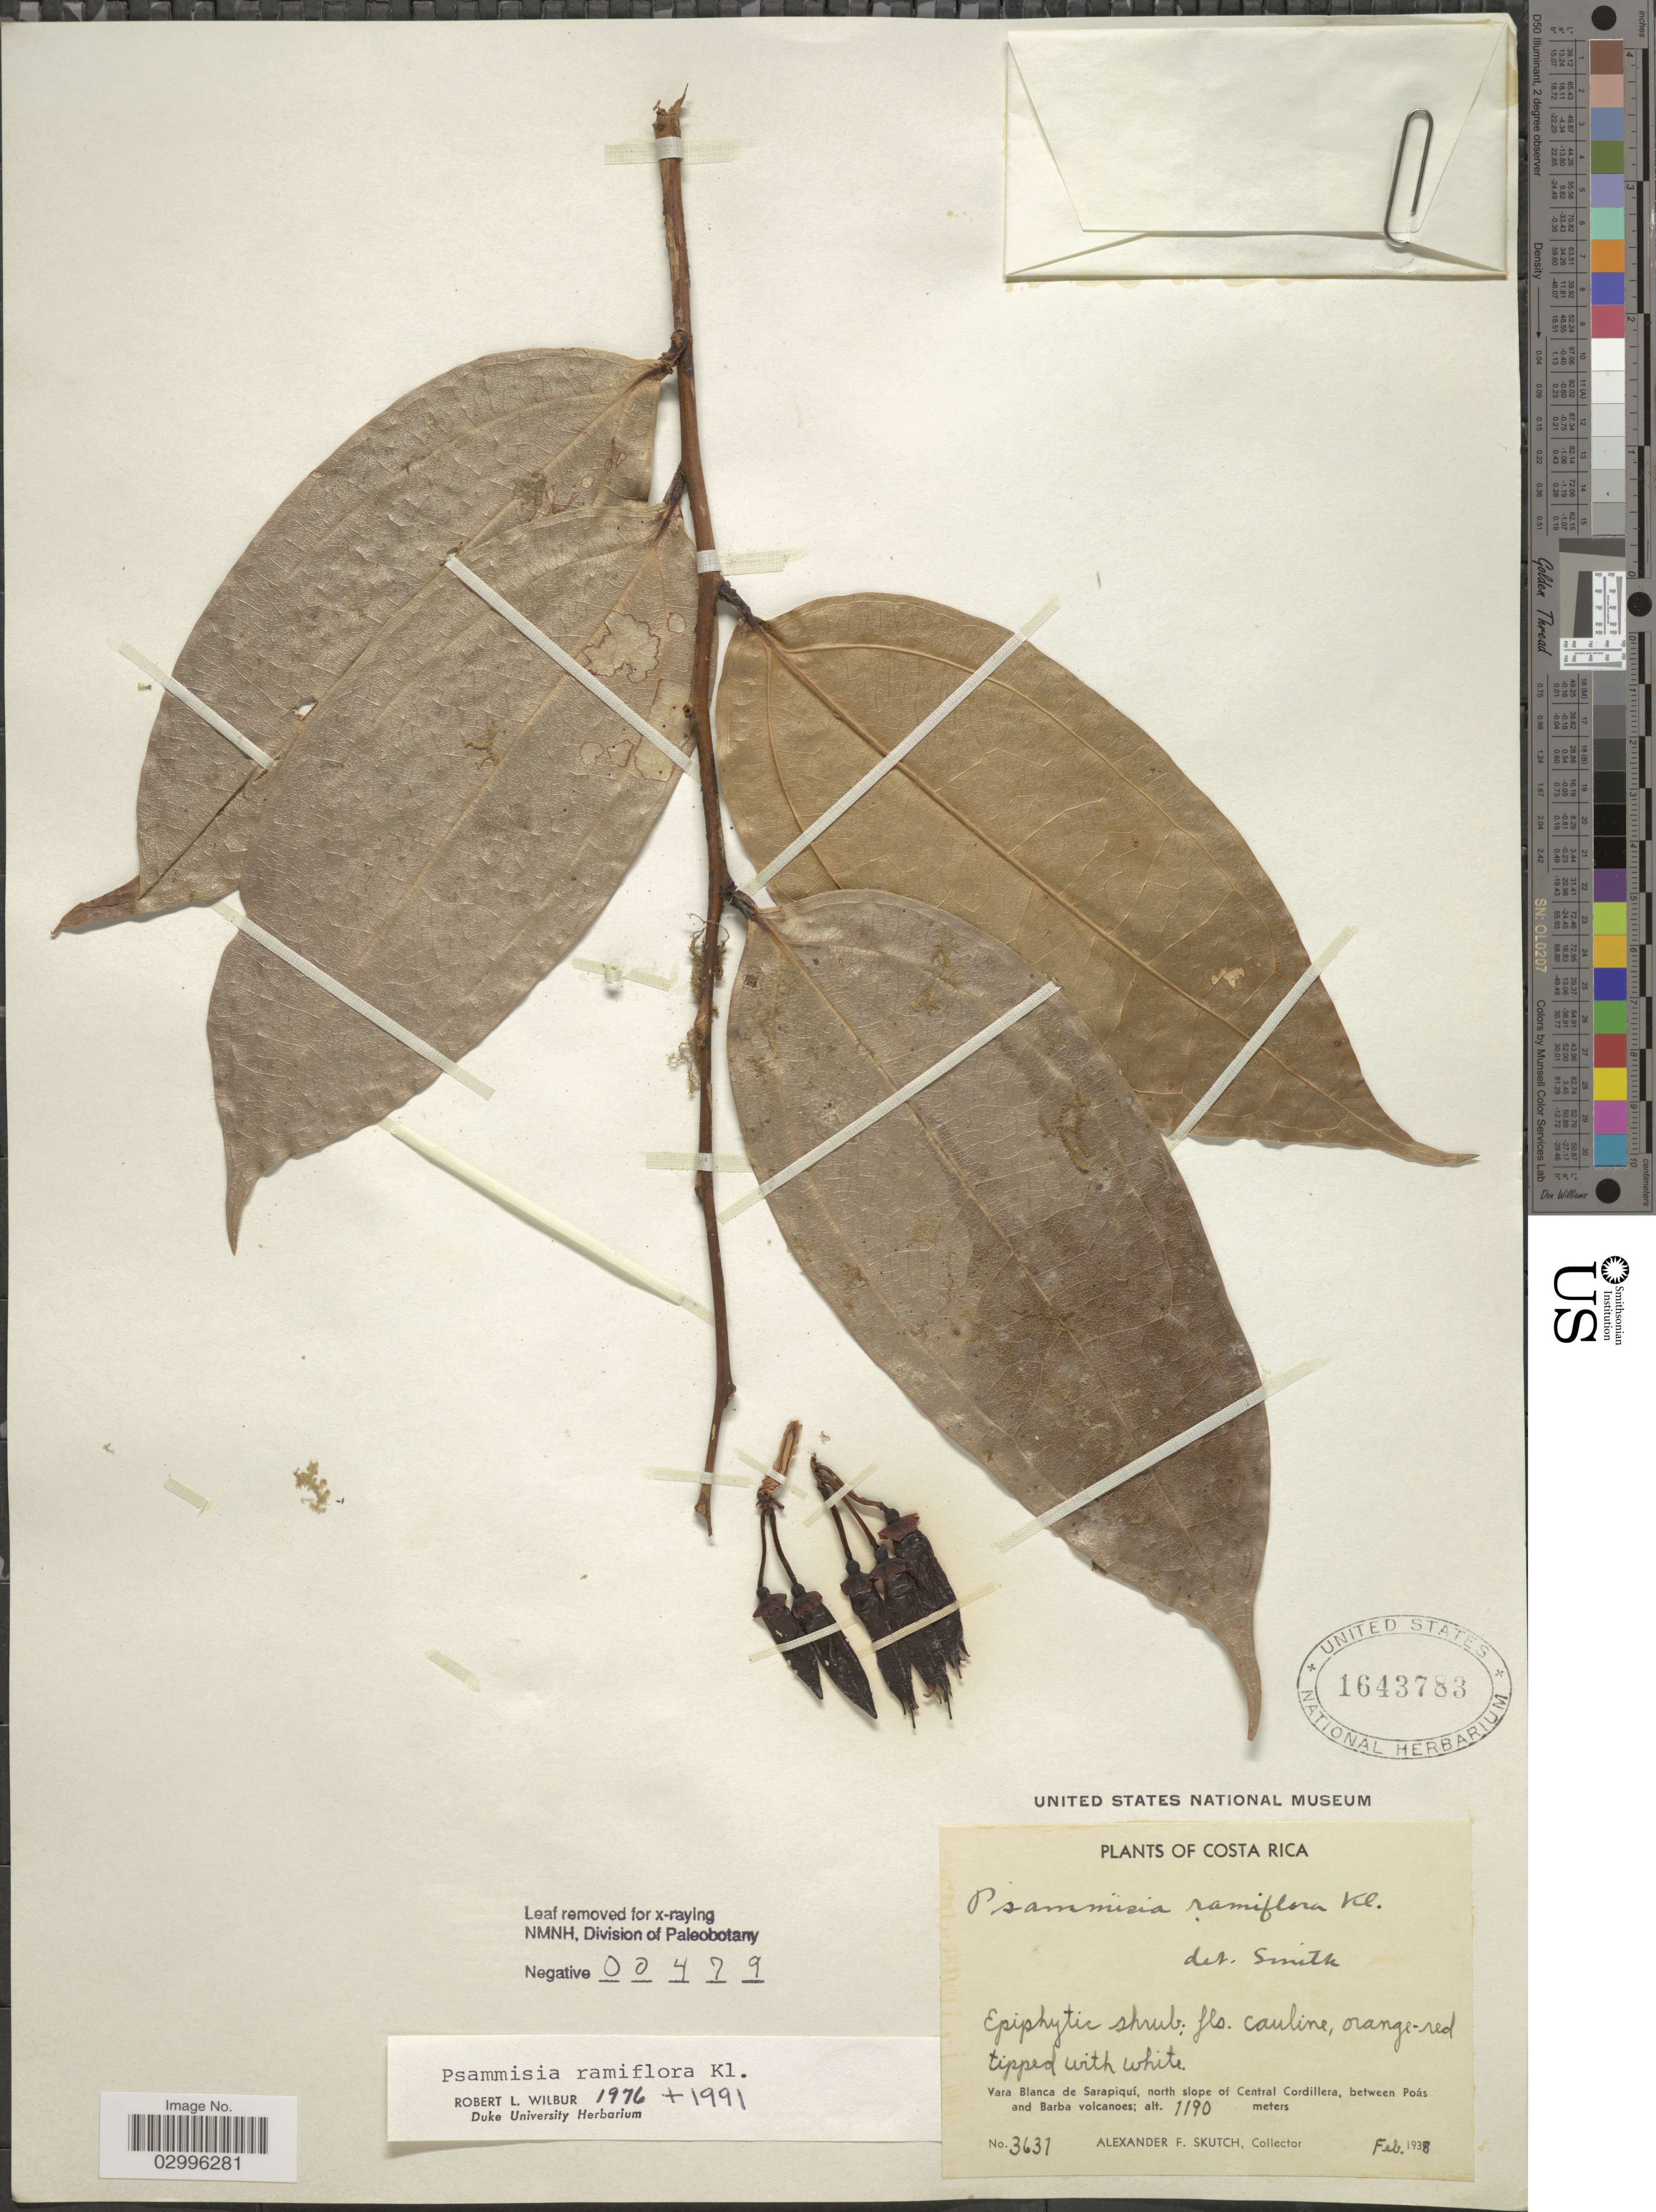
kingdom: Plantae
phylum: Tracheophyta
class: Magnoliopsida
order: Ericales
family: Ericaceae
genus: Psammisia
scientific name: Psammisia ramiflora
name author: Klotzsch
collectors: A. F. Skutch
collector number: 3631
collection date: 1938-02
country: Costa Rica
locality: Vara Blanca de Sarapiquí, north slope of Central Cordillera, between Poás and Barba volcanoes.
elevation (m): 1190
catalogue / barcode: US 1643783